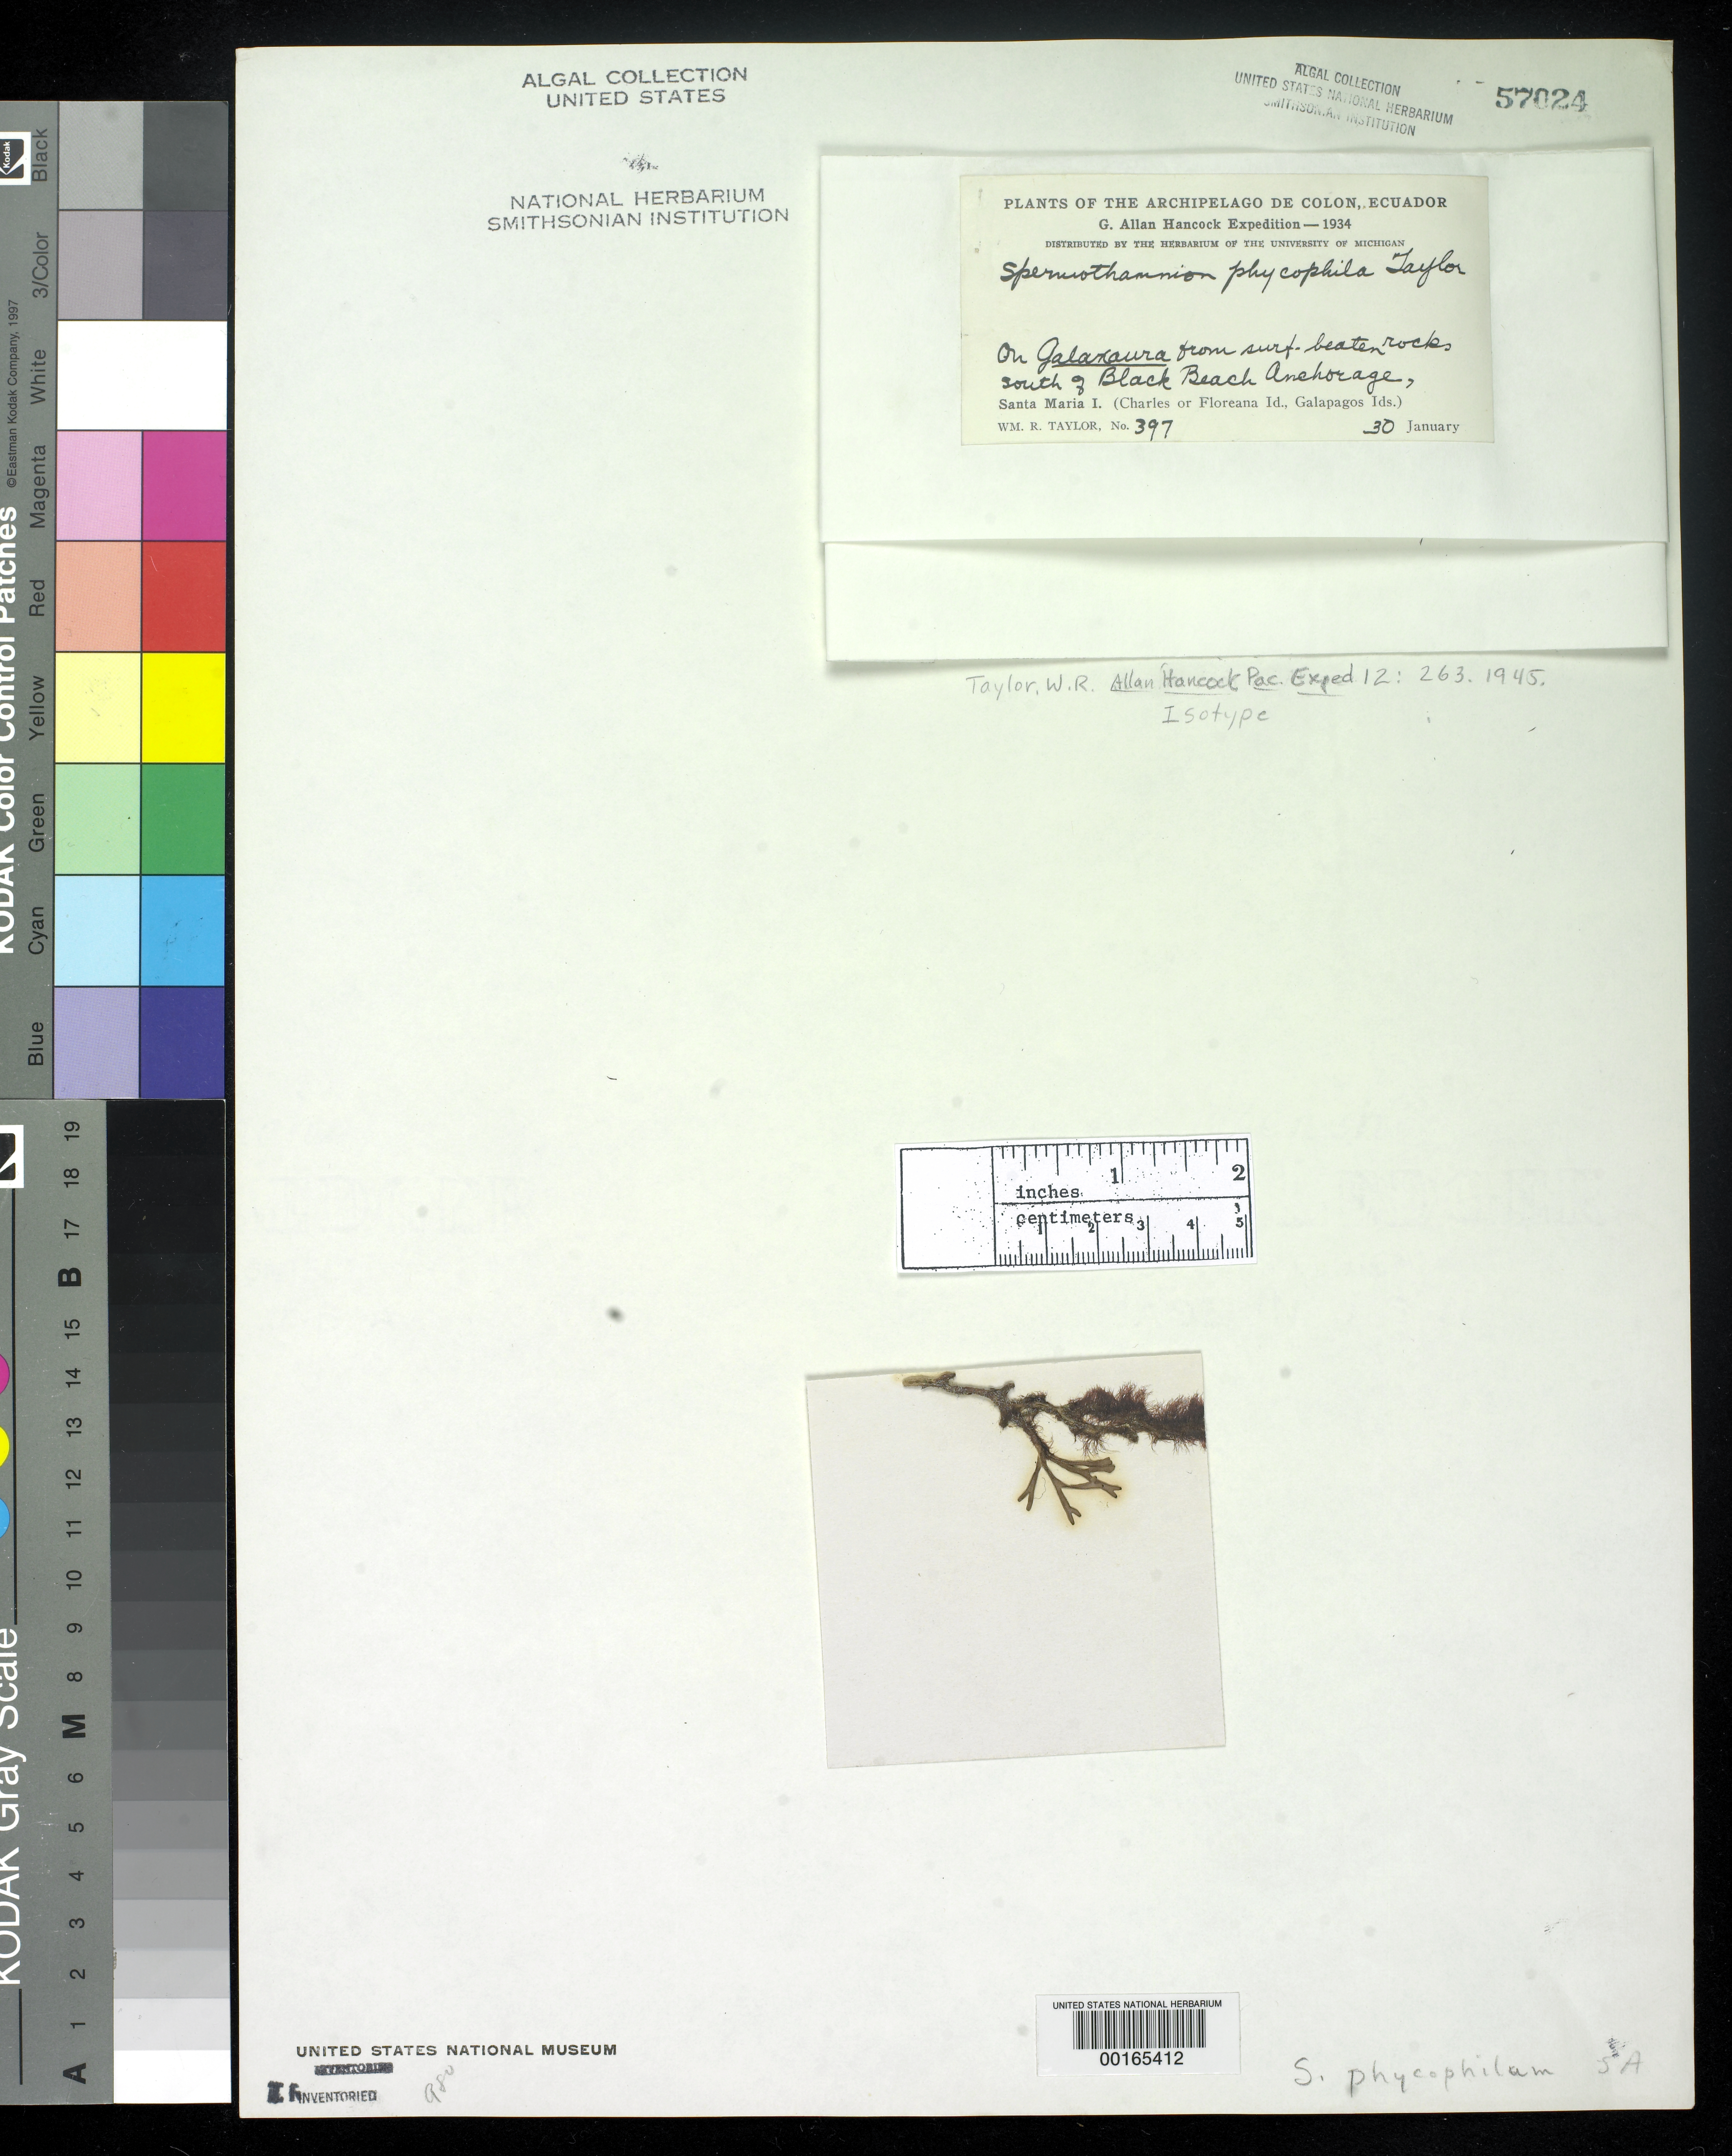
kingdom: Plantae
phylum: Rhodophyta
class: Florideophyceae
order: Ceramiales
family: Wrangeliaceae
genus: Spermothamnion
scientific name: Spermothamnion phycophila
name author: W.R. Taylor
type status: Isotype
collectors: W. R. Taylor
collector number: WRT 34-397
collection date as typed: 30 Jan 1934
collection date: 1934-01-30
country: Ecuador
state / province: Colón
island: Floreana [Charles, Santa Maria]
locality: South of Black Beach Anchorage.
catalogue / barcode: US 57024